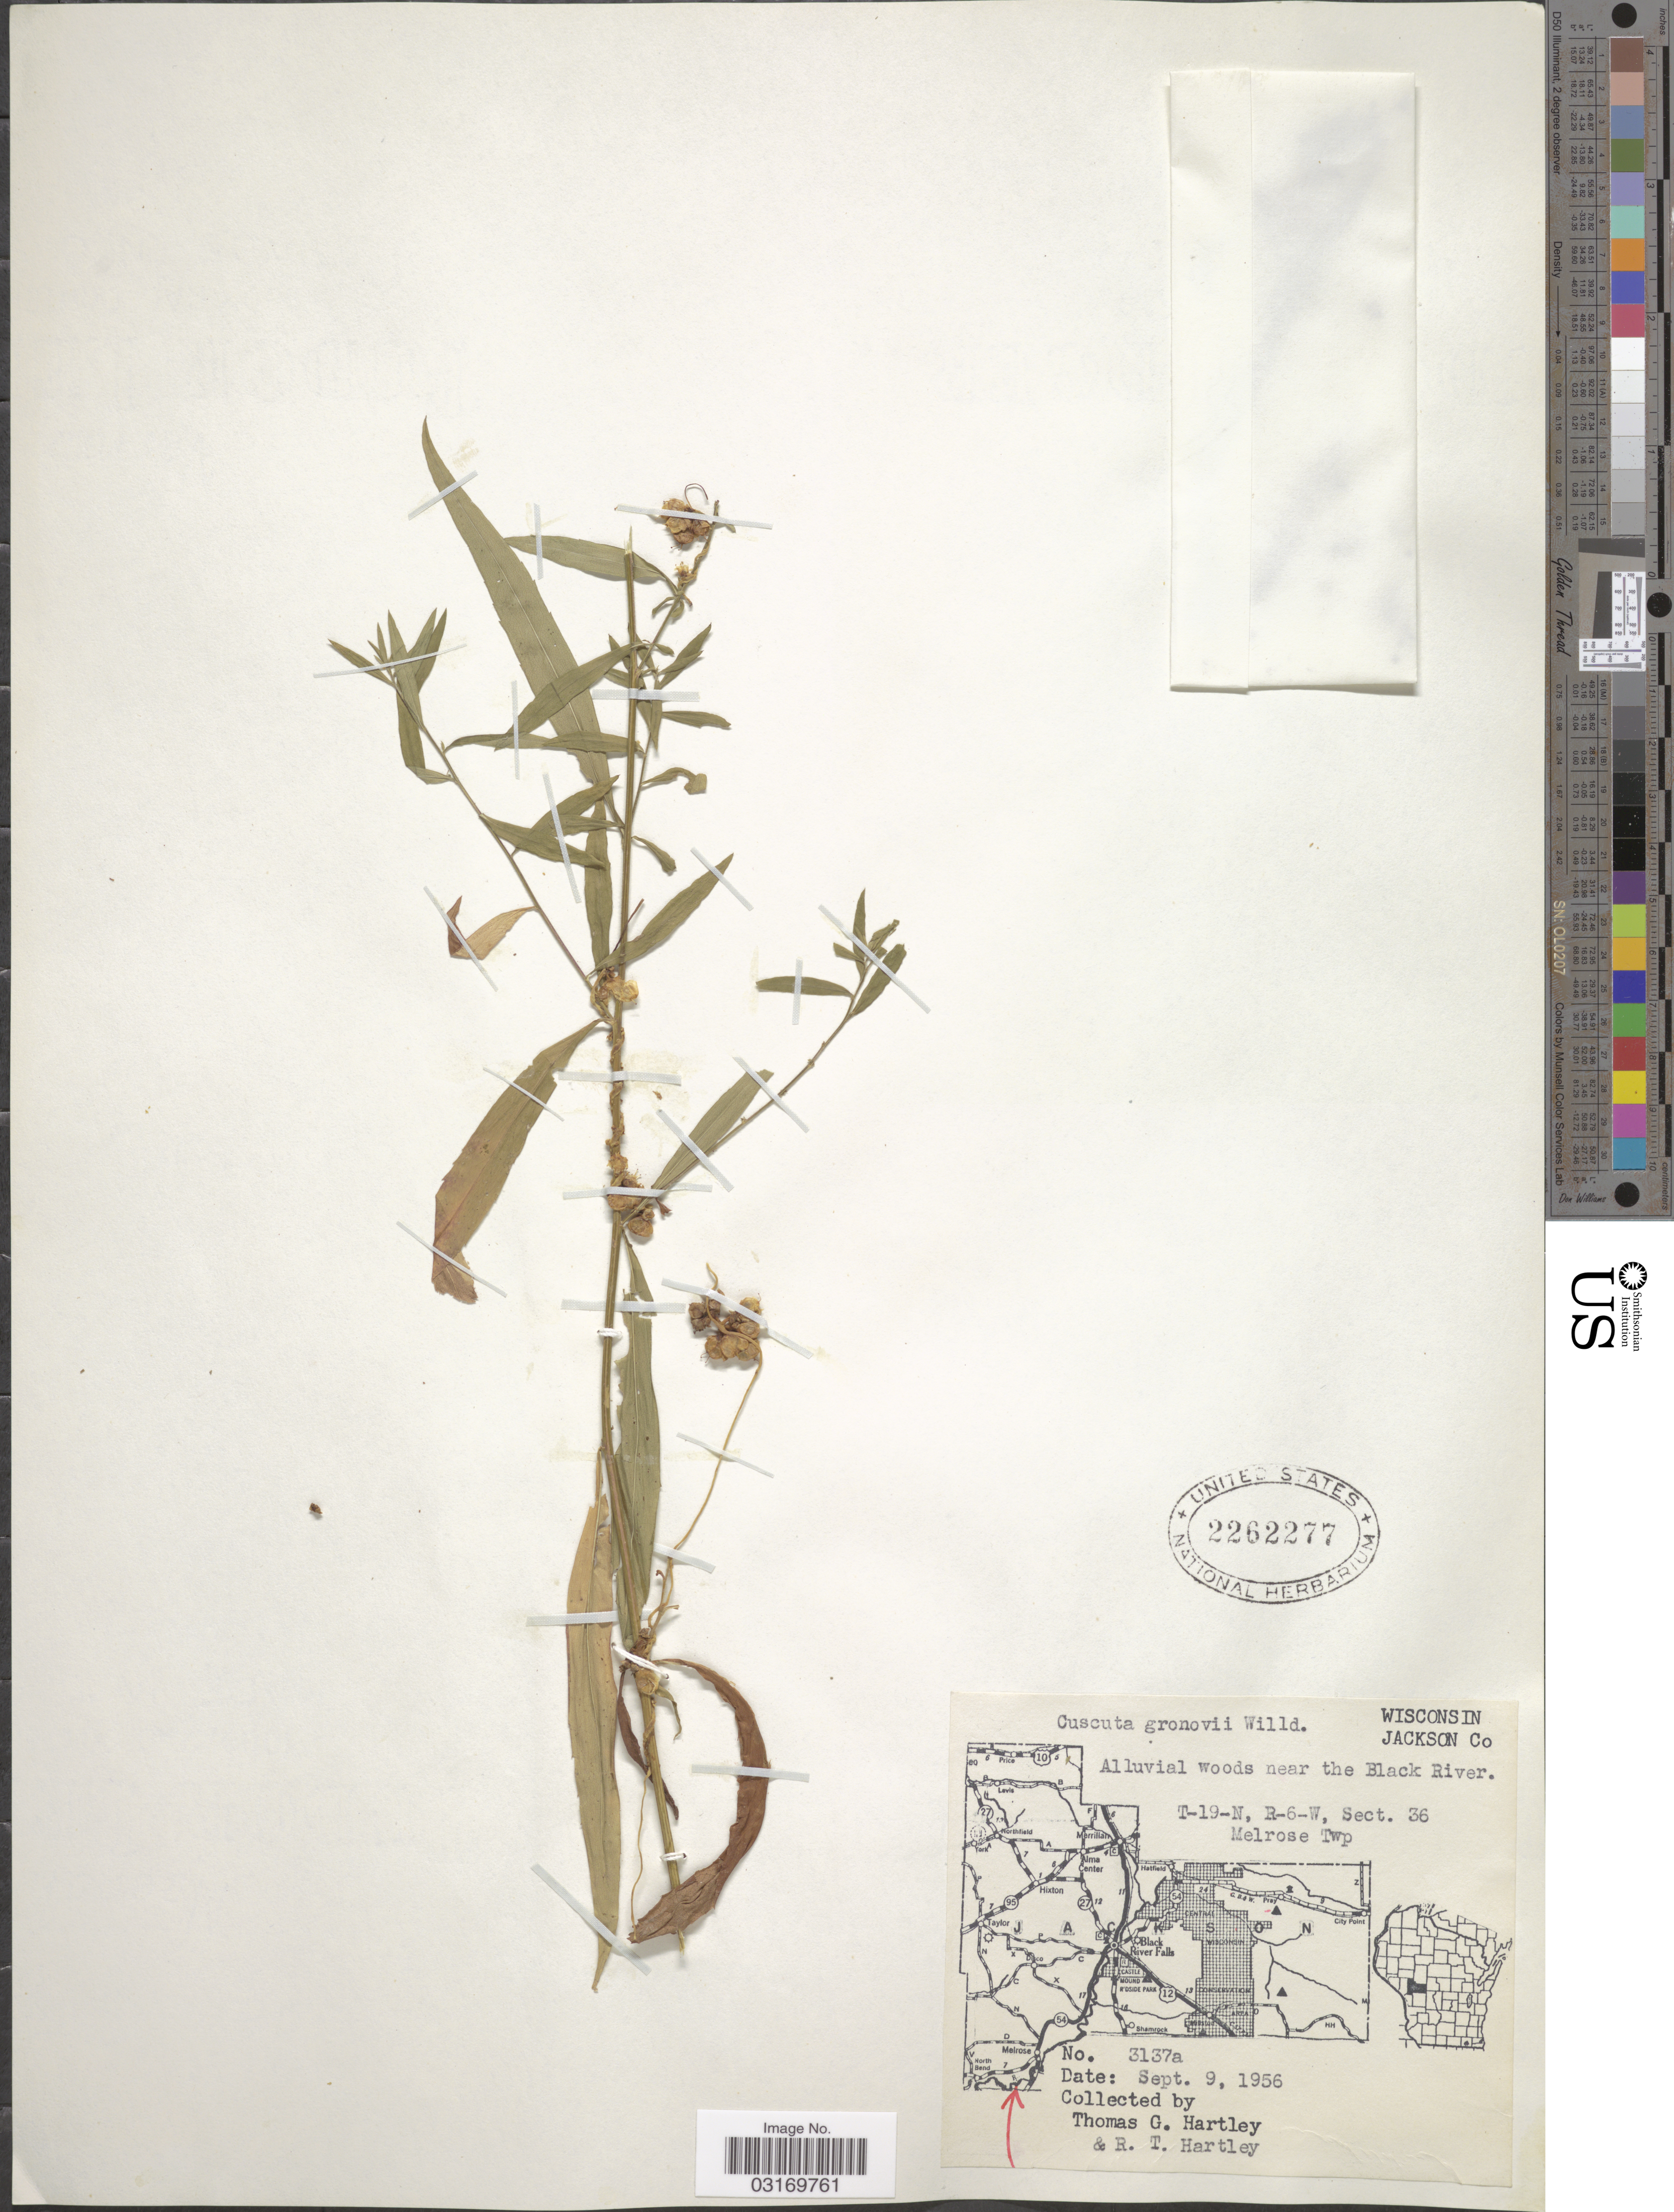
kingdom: Plantae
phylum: Tracheophyta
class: Magnoliopsida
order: Solanales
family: Convolvulaceae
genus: Cuscuta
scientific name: Cuscuta gronovii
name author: Willd. ex Schult.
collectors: T. G. Hartley & R. T. Hartley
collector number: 3137a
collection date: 1956-09-09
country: United States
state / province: Wisconsin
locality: Jackson Co. Near the Black River. T-19-N, R-6-W, Sect. 36 Melrose Twp.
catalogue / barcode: US 2262277